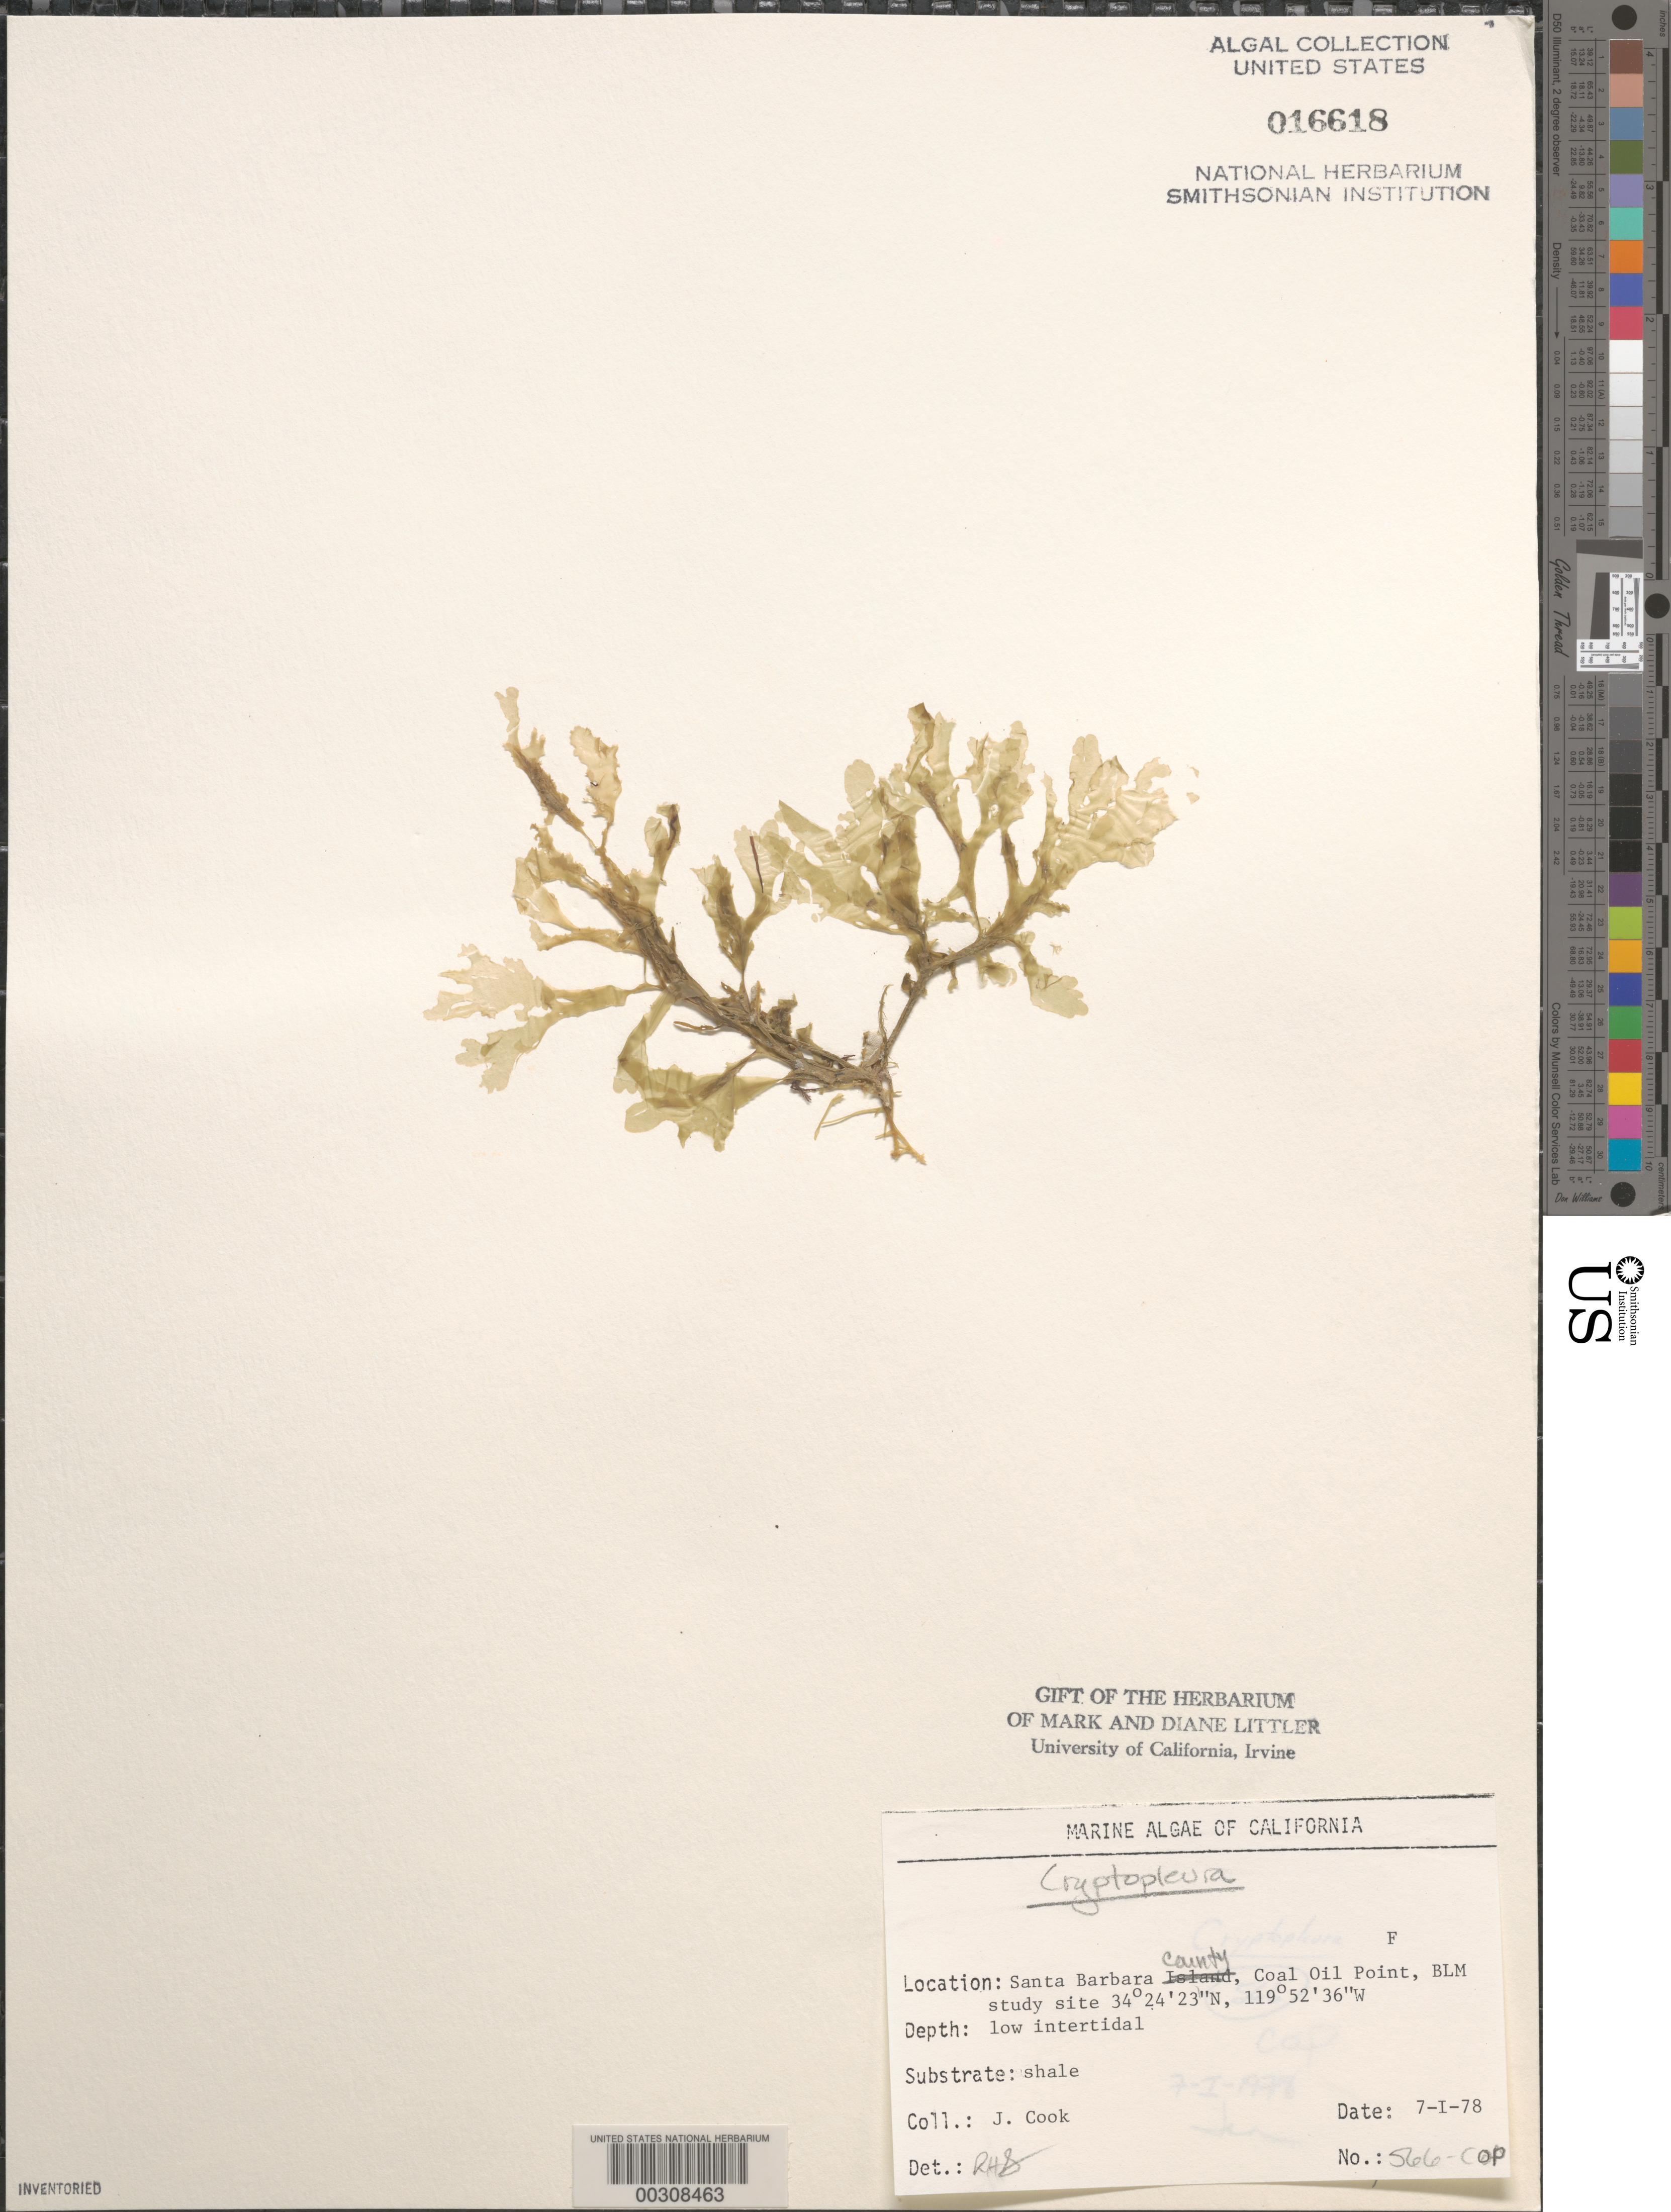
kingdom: Plantae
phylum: Rhodophyta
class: Florideophyceae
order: Ceramiales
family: Delesseriaceae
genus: Cryptopleura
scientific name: Cryptopleura sp.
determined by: Sims, Robert H.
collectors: J. Cook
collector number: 566-cop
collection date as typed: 07 Jan 1978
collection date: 1978-01-07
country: United States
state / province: California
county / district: Santa Barbara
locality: Coal Oil Point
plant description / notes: BLM-SOCALBIGHT Rocky Intertidal Survey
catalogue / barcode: US 16618